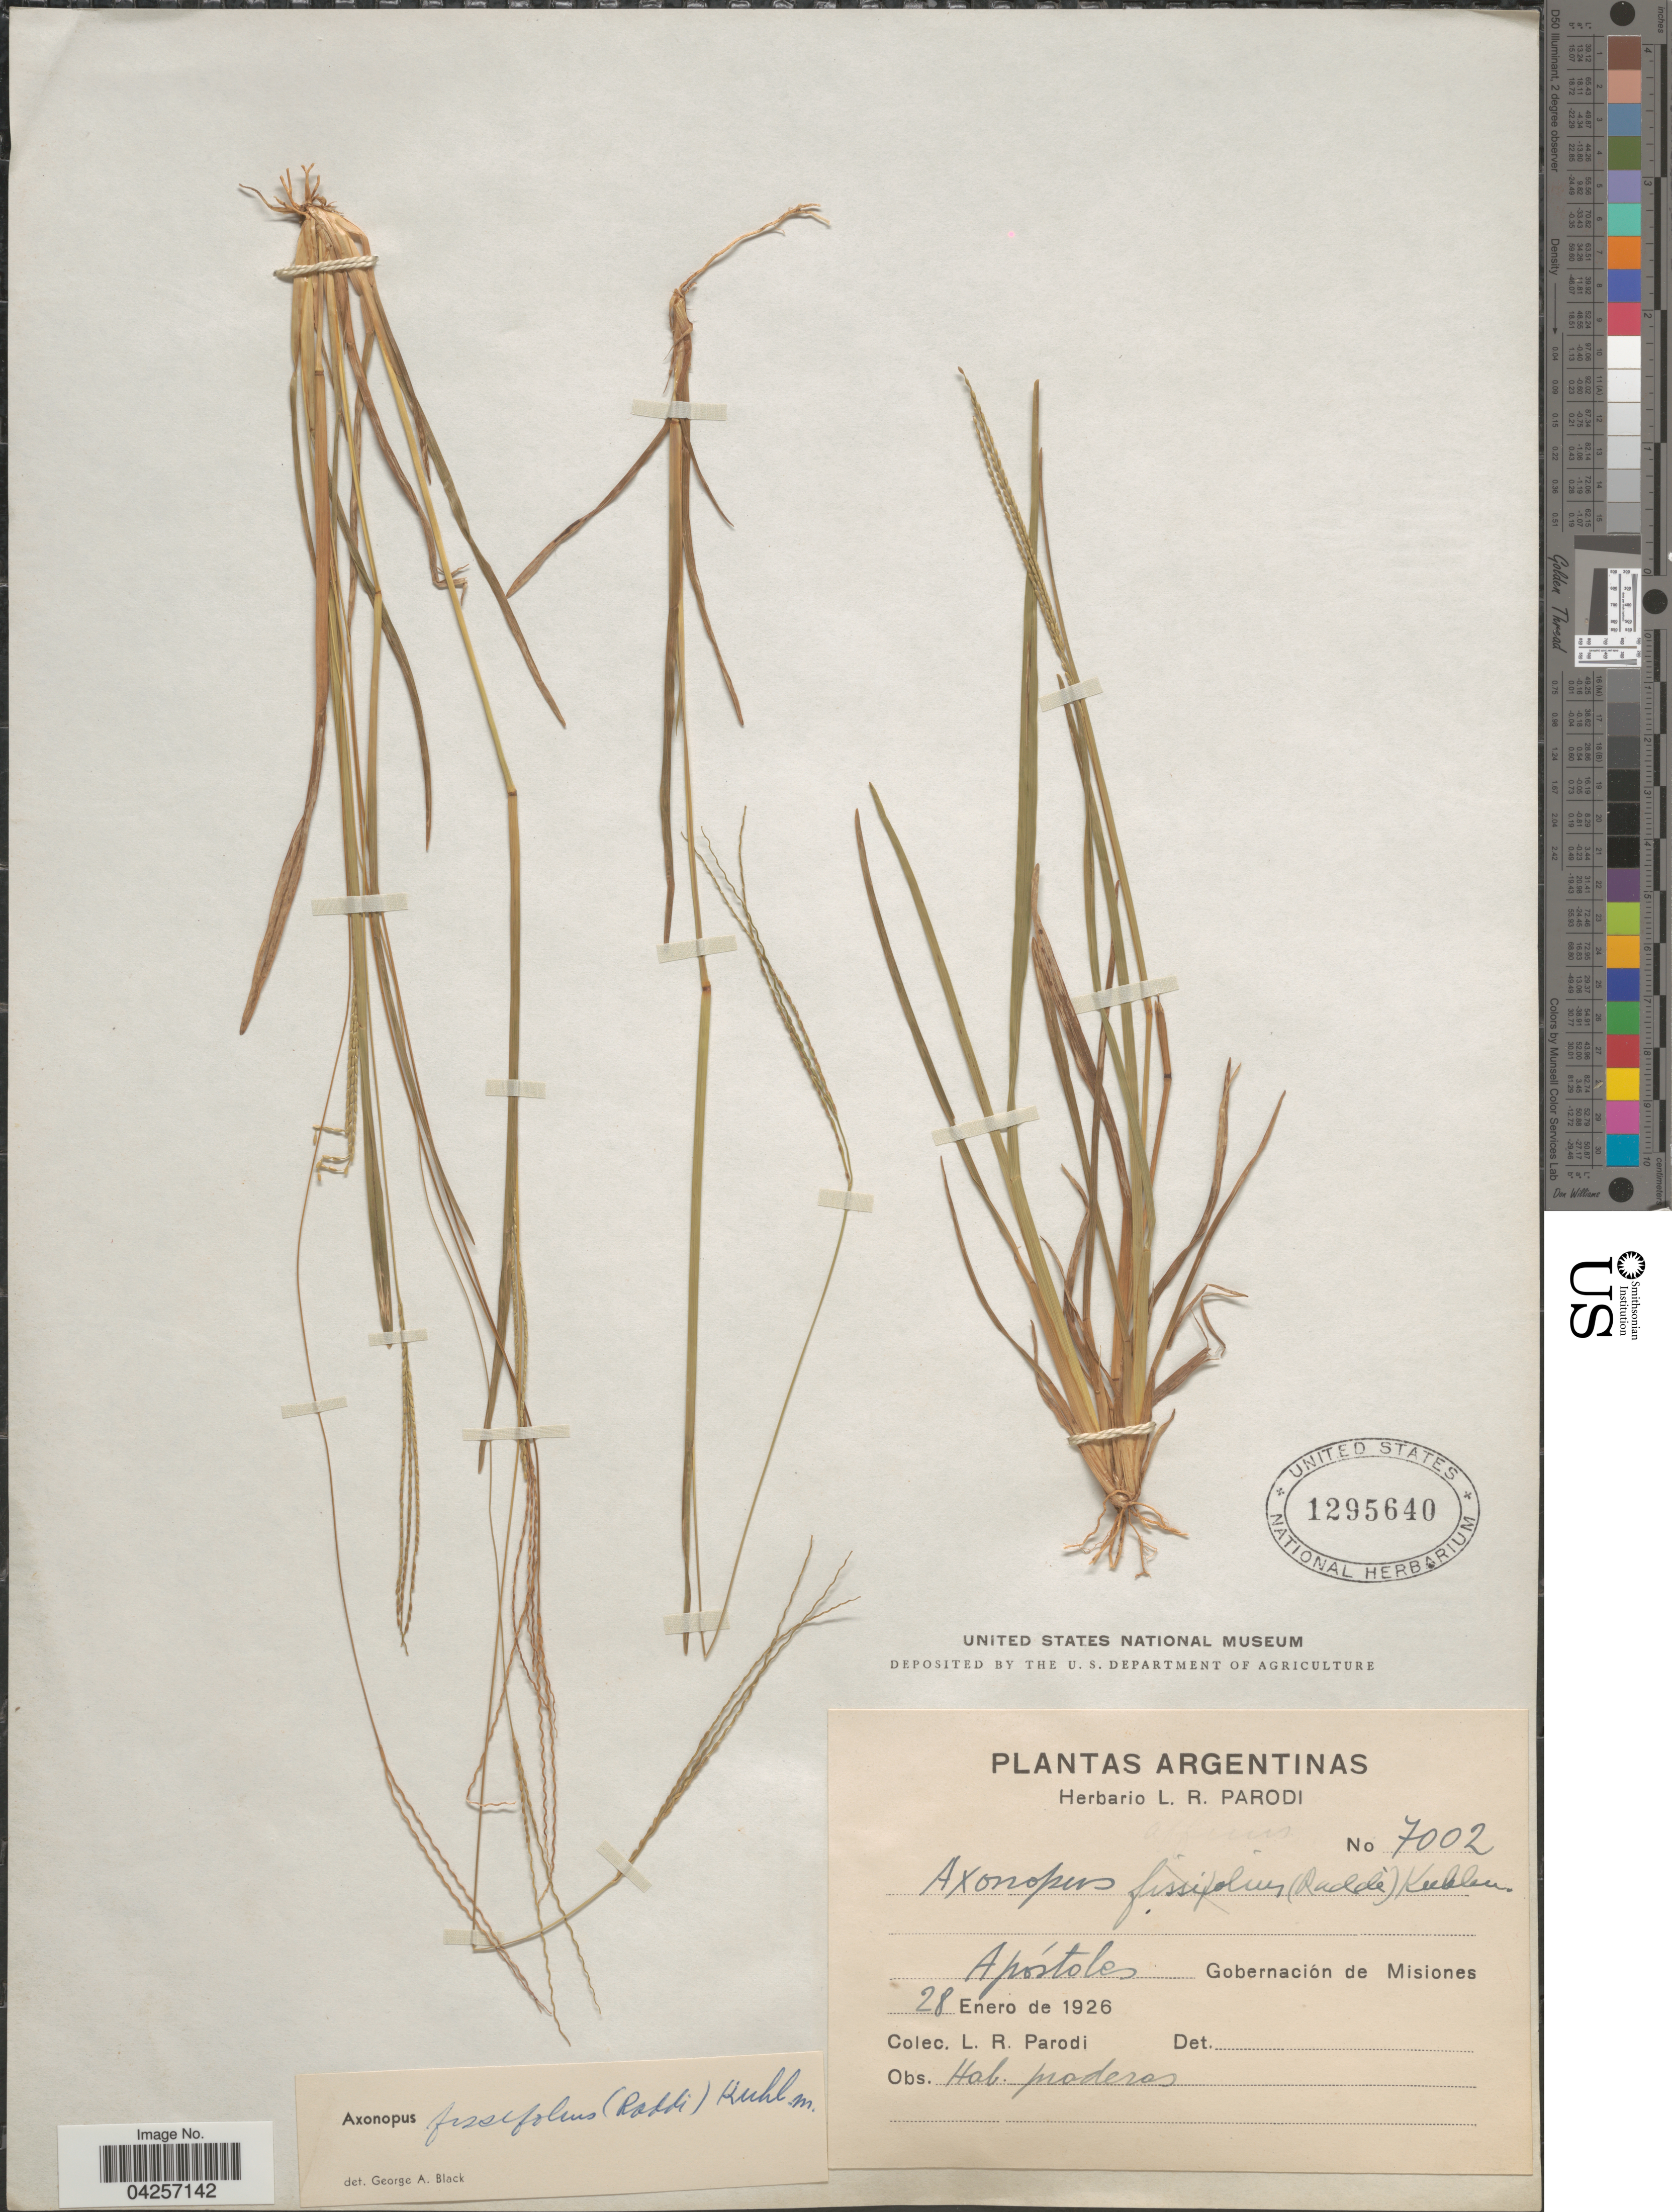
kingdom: Plantae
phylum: Tracheophyta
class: Liliopsida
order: Poales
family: Poaceae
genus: Axonopus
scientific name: Axonopus fissifolius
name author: (Raddi) Kuhlm.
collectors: L. R. Parodi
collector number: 7002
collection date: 1926-01-28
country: Argentina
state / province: Misiones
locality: Apóstoles. Gobernación de Misiones.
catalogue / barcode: US 1295640